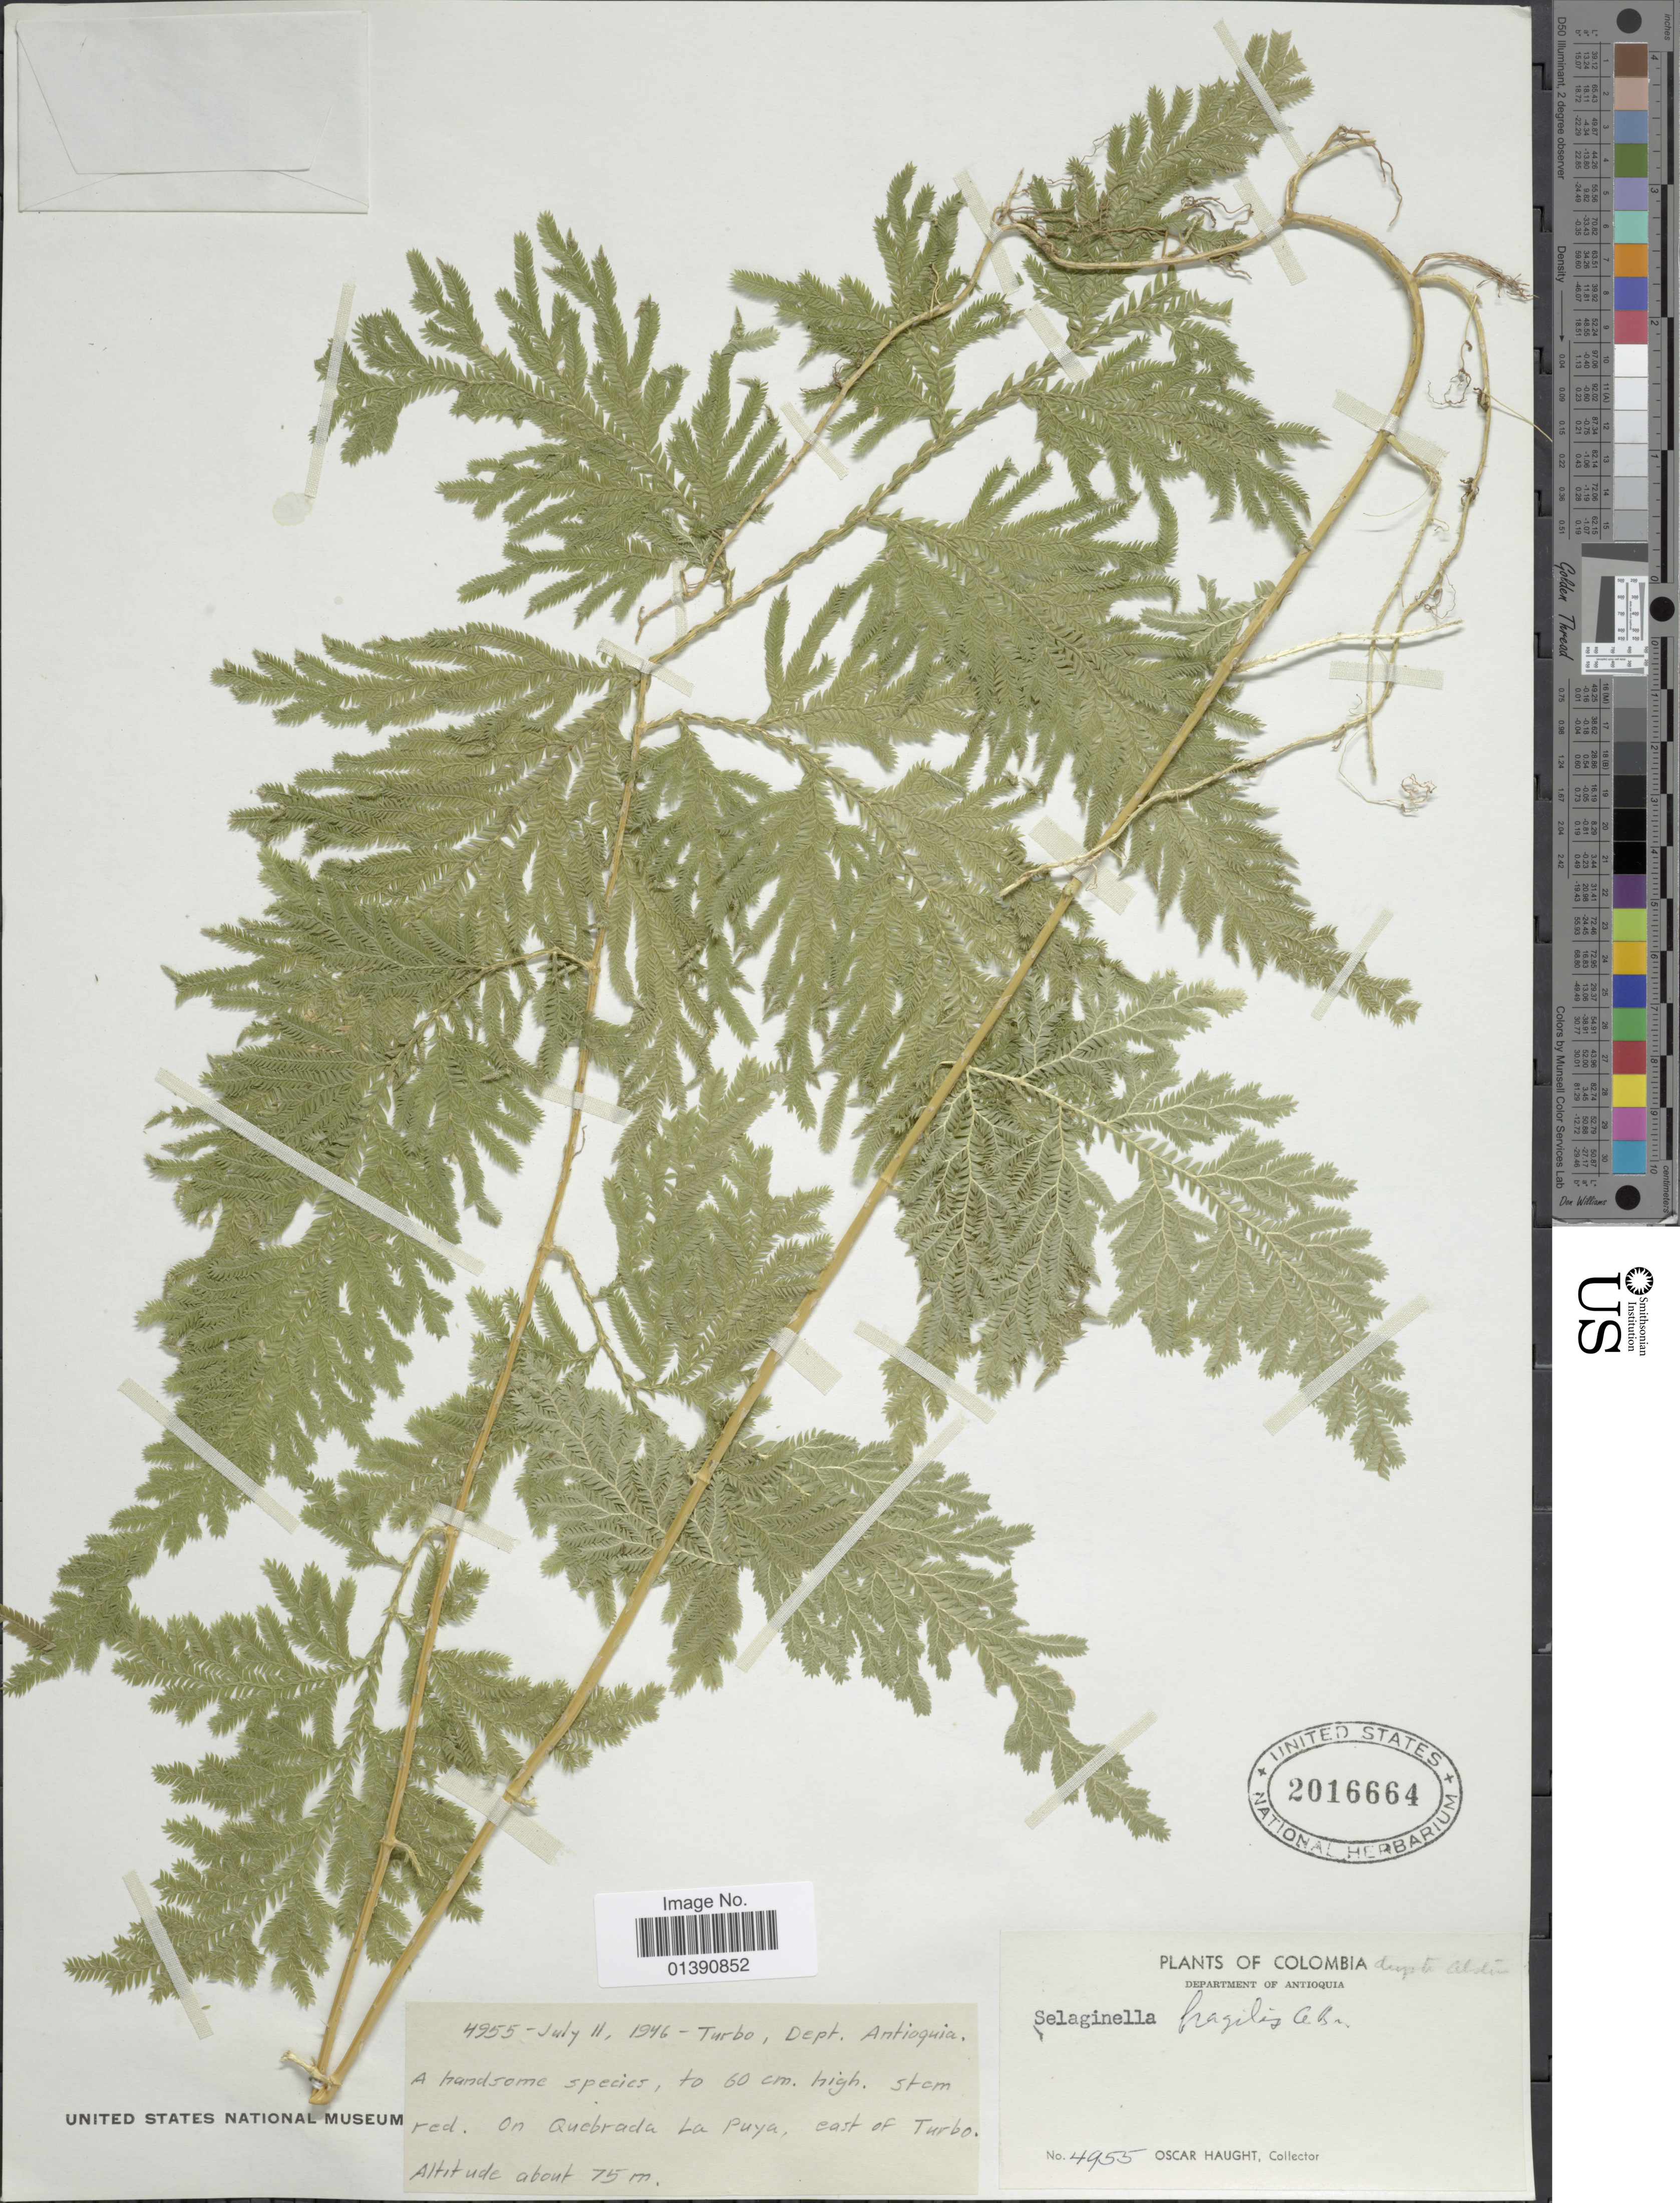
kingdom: Plantae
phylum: Tracheophyta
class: Lycopodiopsida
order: Selaginellales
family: Selaginellaceae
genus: Selaginella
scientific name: Selaginella fragilis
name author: A. Braun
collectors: O. L. Haught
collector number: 4955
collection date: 1946-07-11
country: Colombia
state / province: Antioquia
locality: Turbo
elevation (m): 75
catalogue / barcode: US 2016664